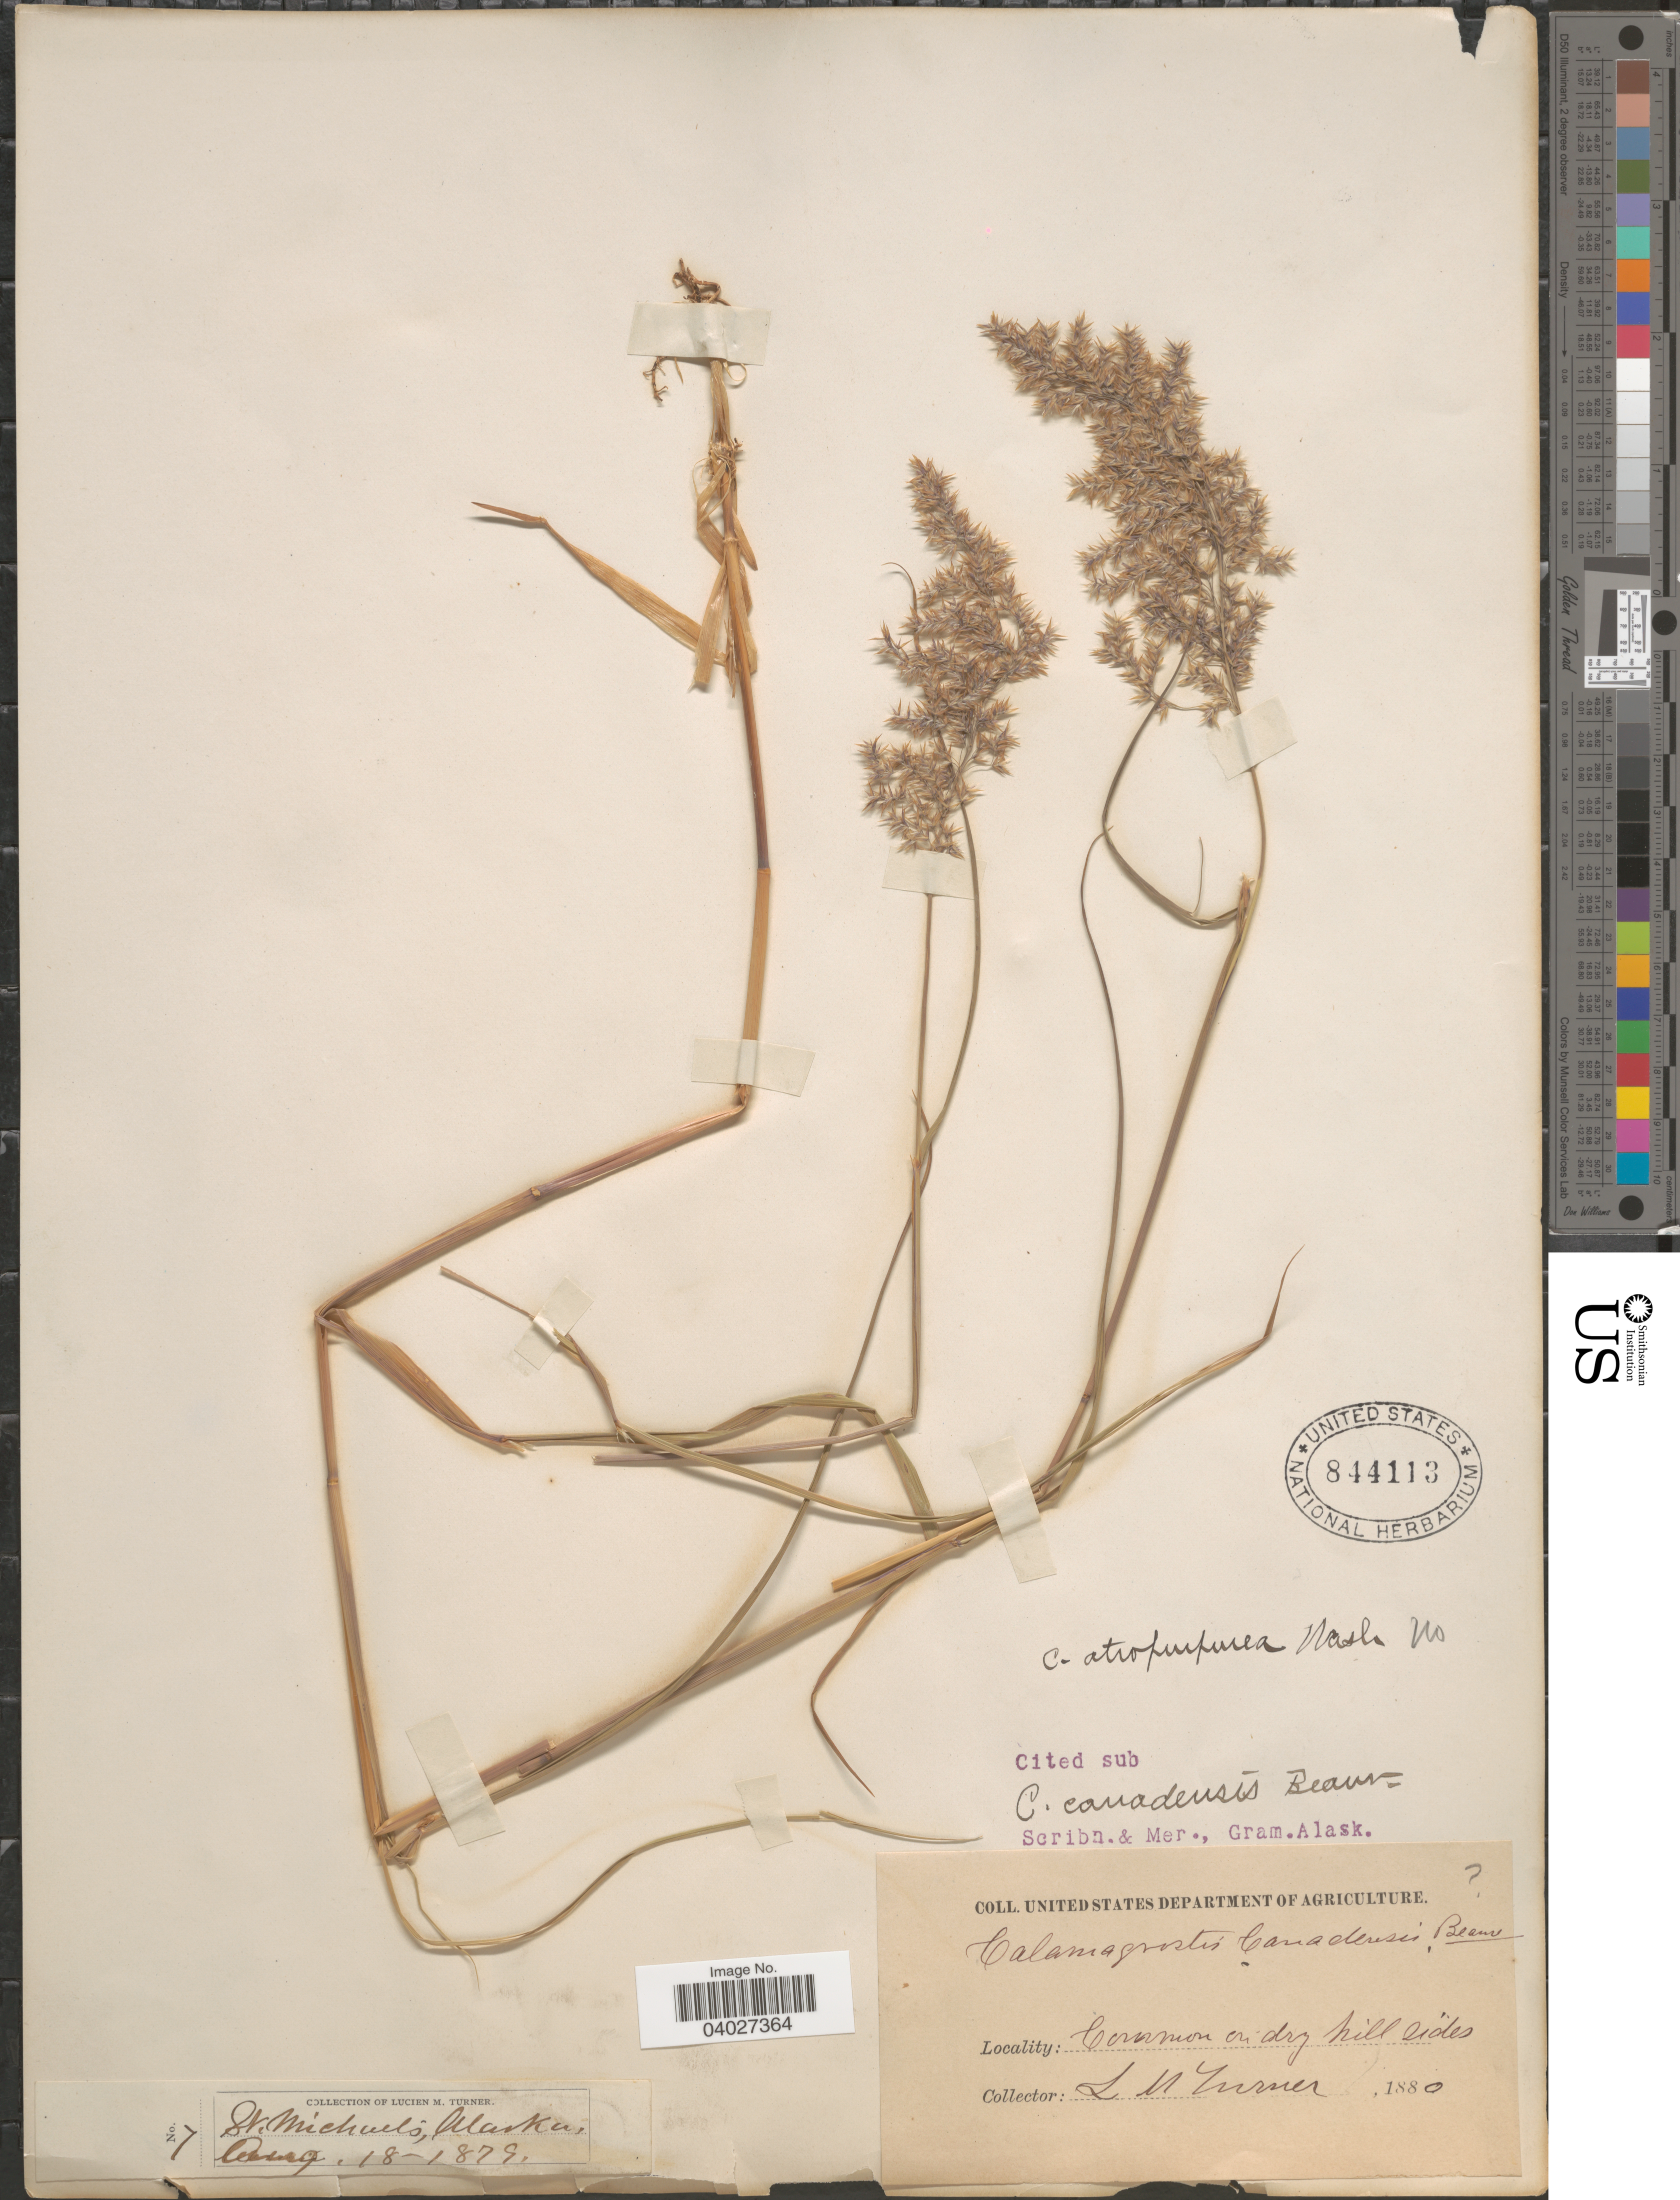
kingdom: Plantae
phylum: Tracheophyta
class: Liliopsida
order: Poales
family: Poaceae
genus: Calamagrostis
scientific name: Calamagrostis canadensis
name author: (Michx.) P. Beauv.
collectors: L. M. Turner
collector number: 7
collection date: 1879-08-18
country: United States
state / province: Alaska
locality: St. Michaels.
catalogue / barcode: US 844113